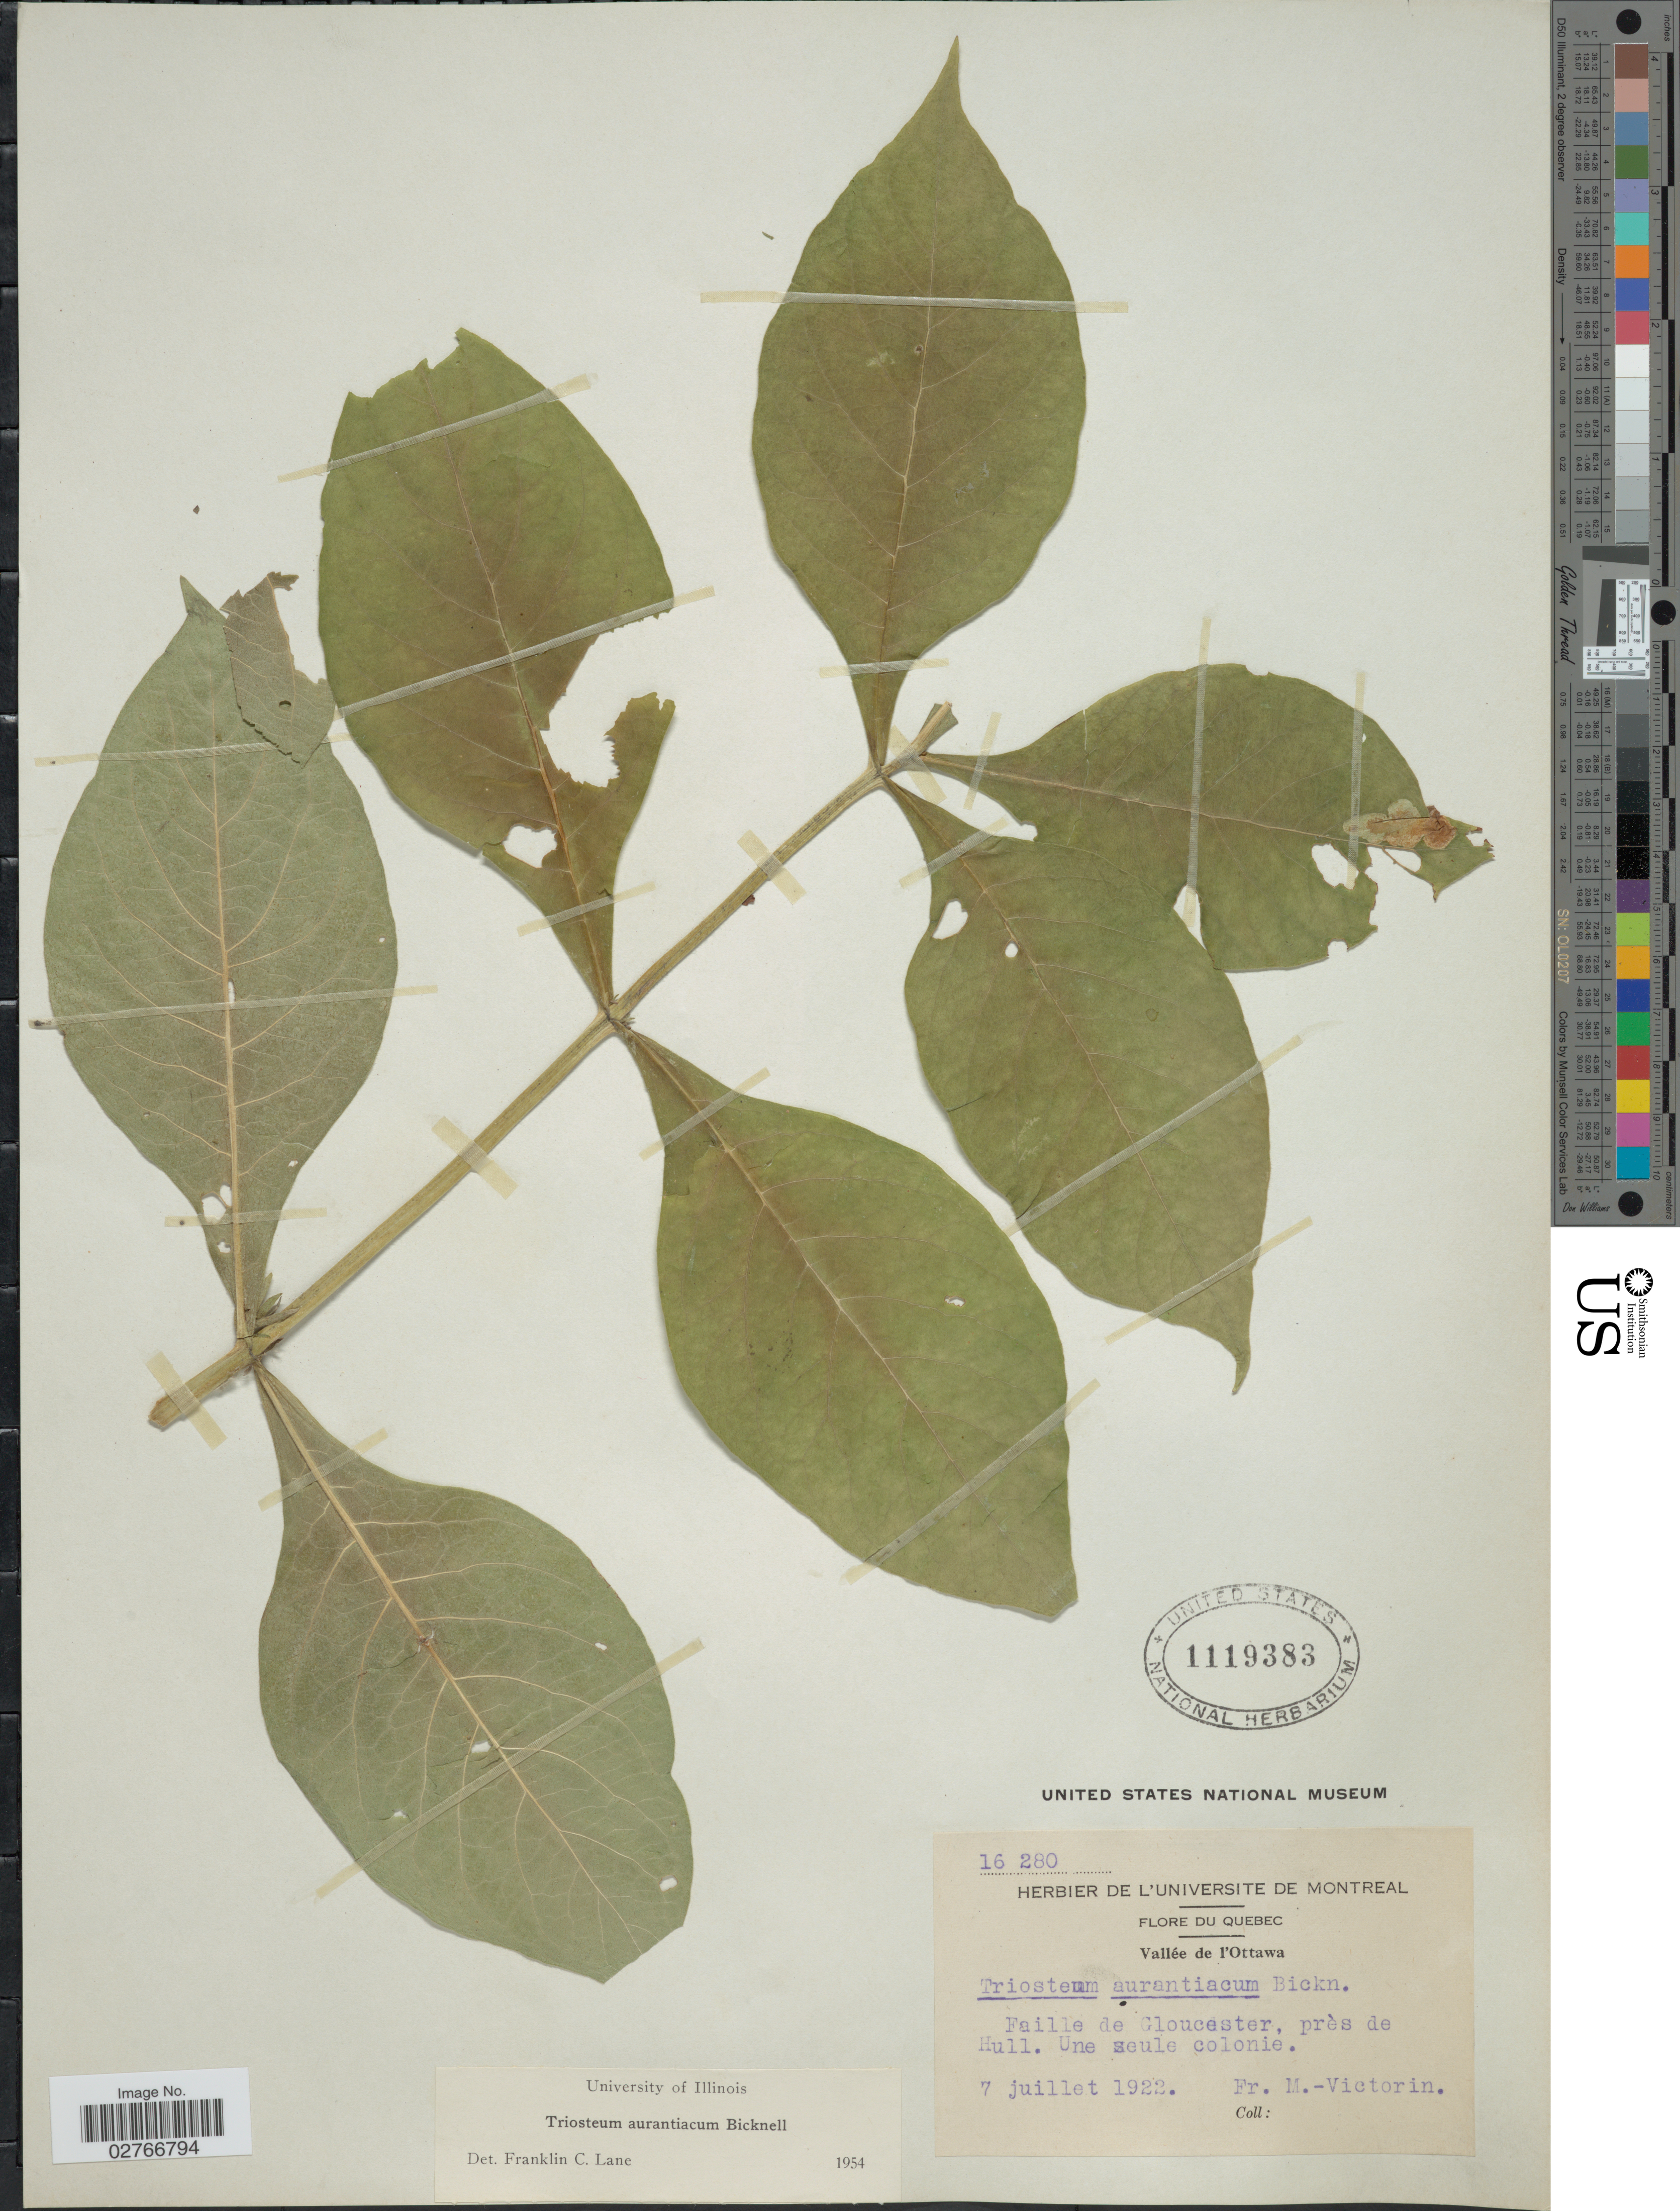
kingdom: Plantae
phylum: Tracheophyta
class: Magnoliopsida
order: Dipsacales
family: Caprifoliaceae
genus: Triosteum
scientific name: Triosteum aurantiacum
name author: E.P. Bicknell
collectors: F. Marie-Victorin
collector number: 16280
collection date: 1922-07-07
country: Canada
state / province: Quebec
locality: Vallée de l' Ottawa. Faille de Gloucester, près de Hull. Une seule colonie.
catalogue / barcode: US 1119383